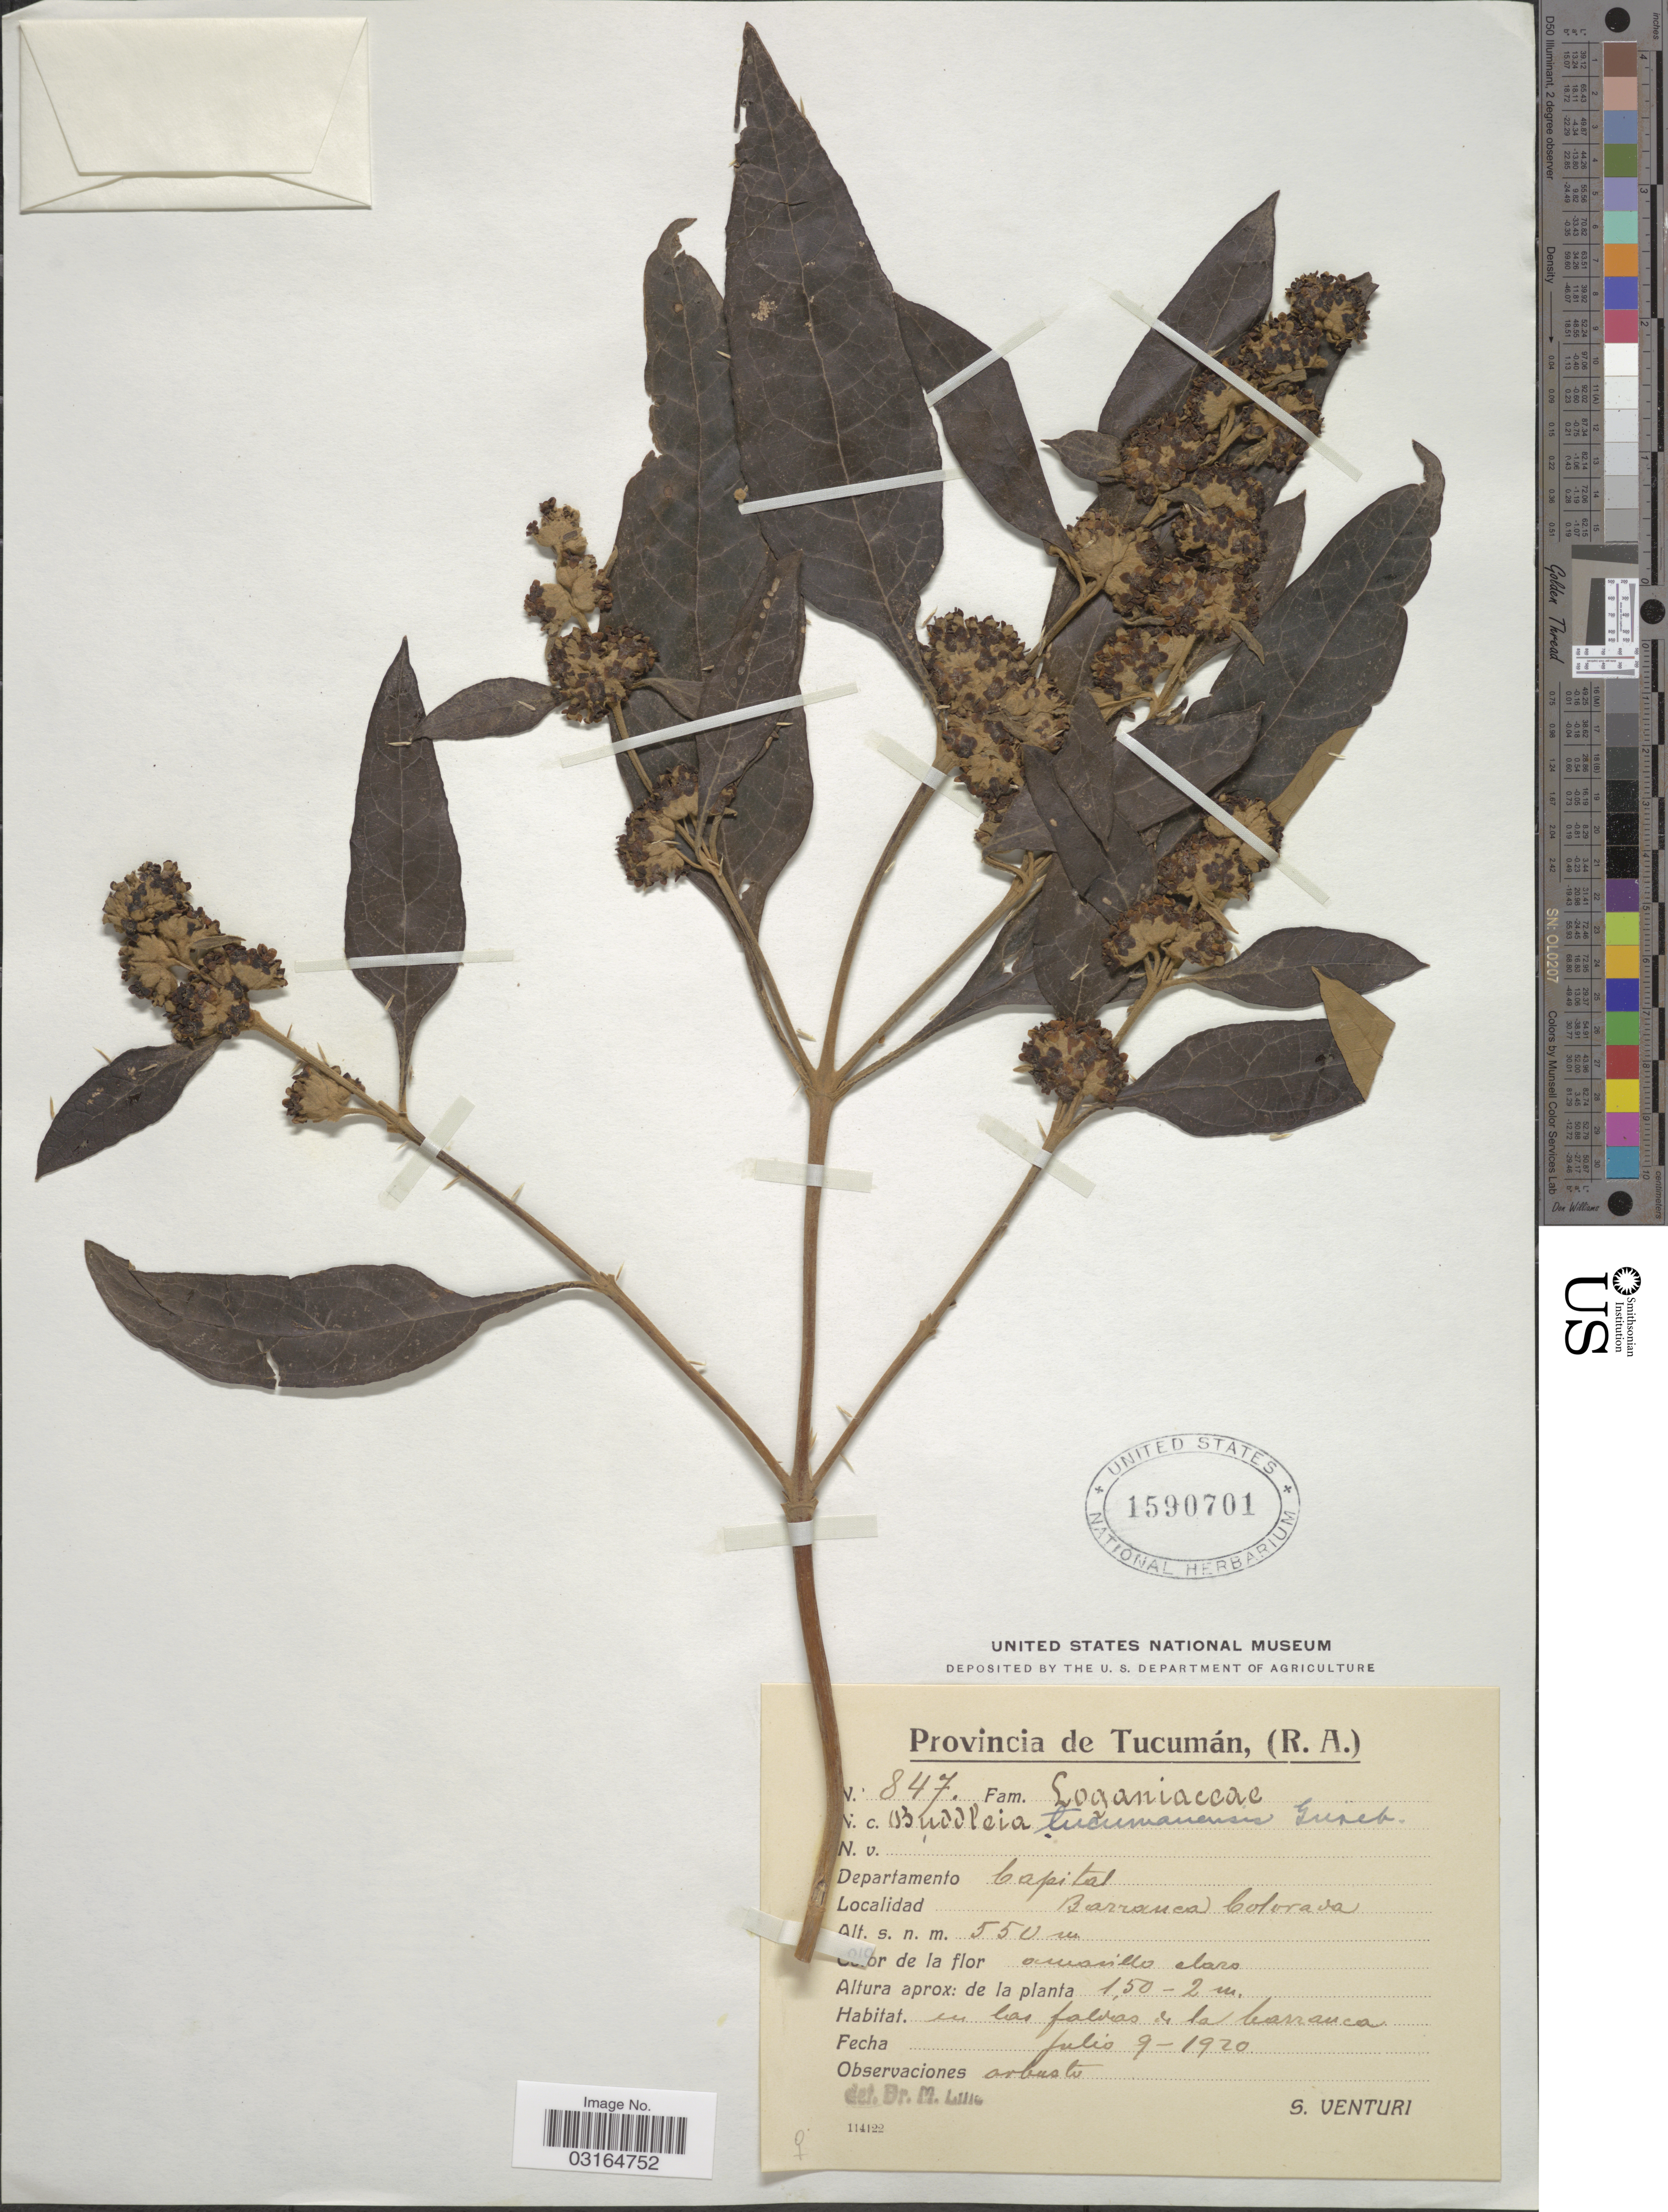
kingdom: Plantae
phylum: Tracheophyta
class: Magnoliopsida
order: Lamiales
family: Scrophulariaceae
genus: Buddleja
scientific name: Buddleja tucumanensis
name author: Griseb.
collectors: S. Venturi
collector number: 847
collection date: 1920-07-09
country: Argentina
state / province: Tucuman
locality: (R. A.), Departamento Capital. Barranca Colorada.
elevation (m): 550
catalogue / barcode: US 1590701